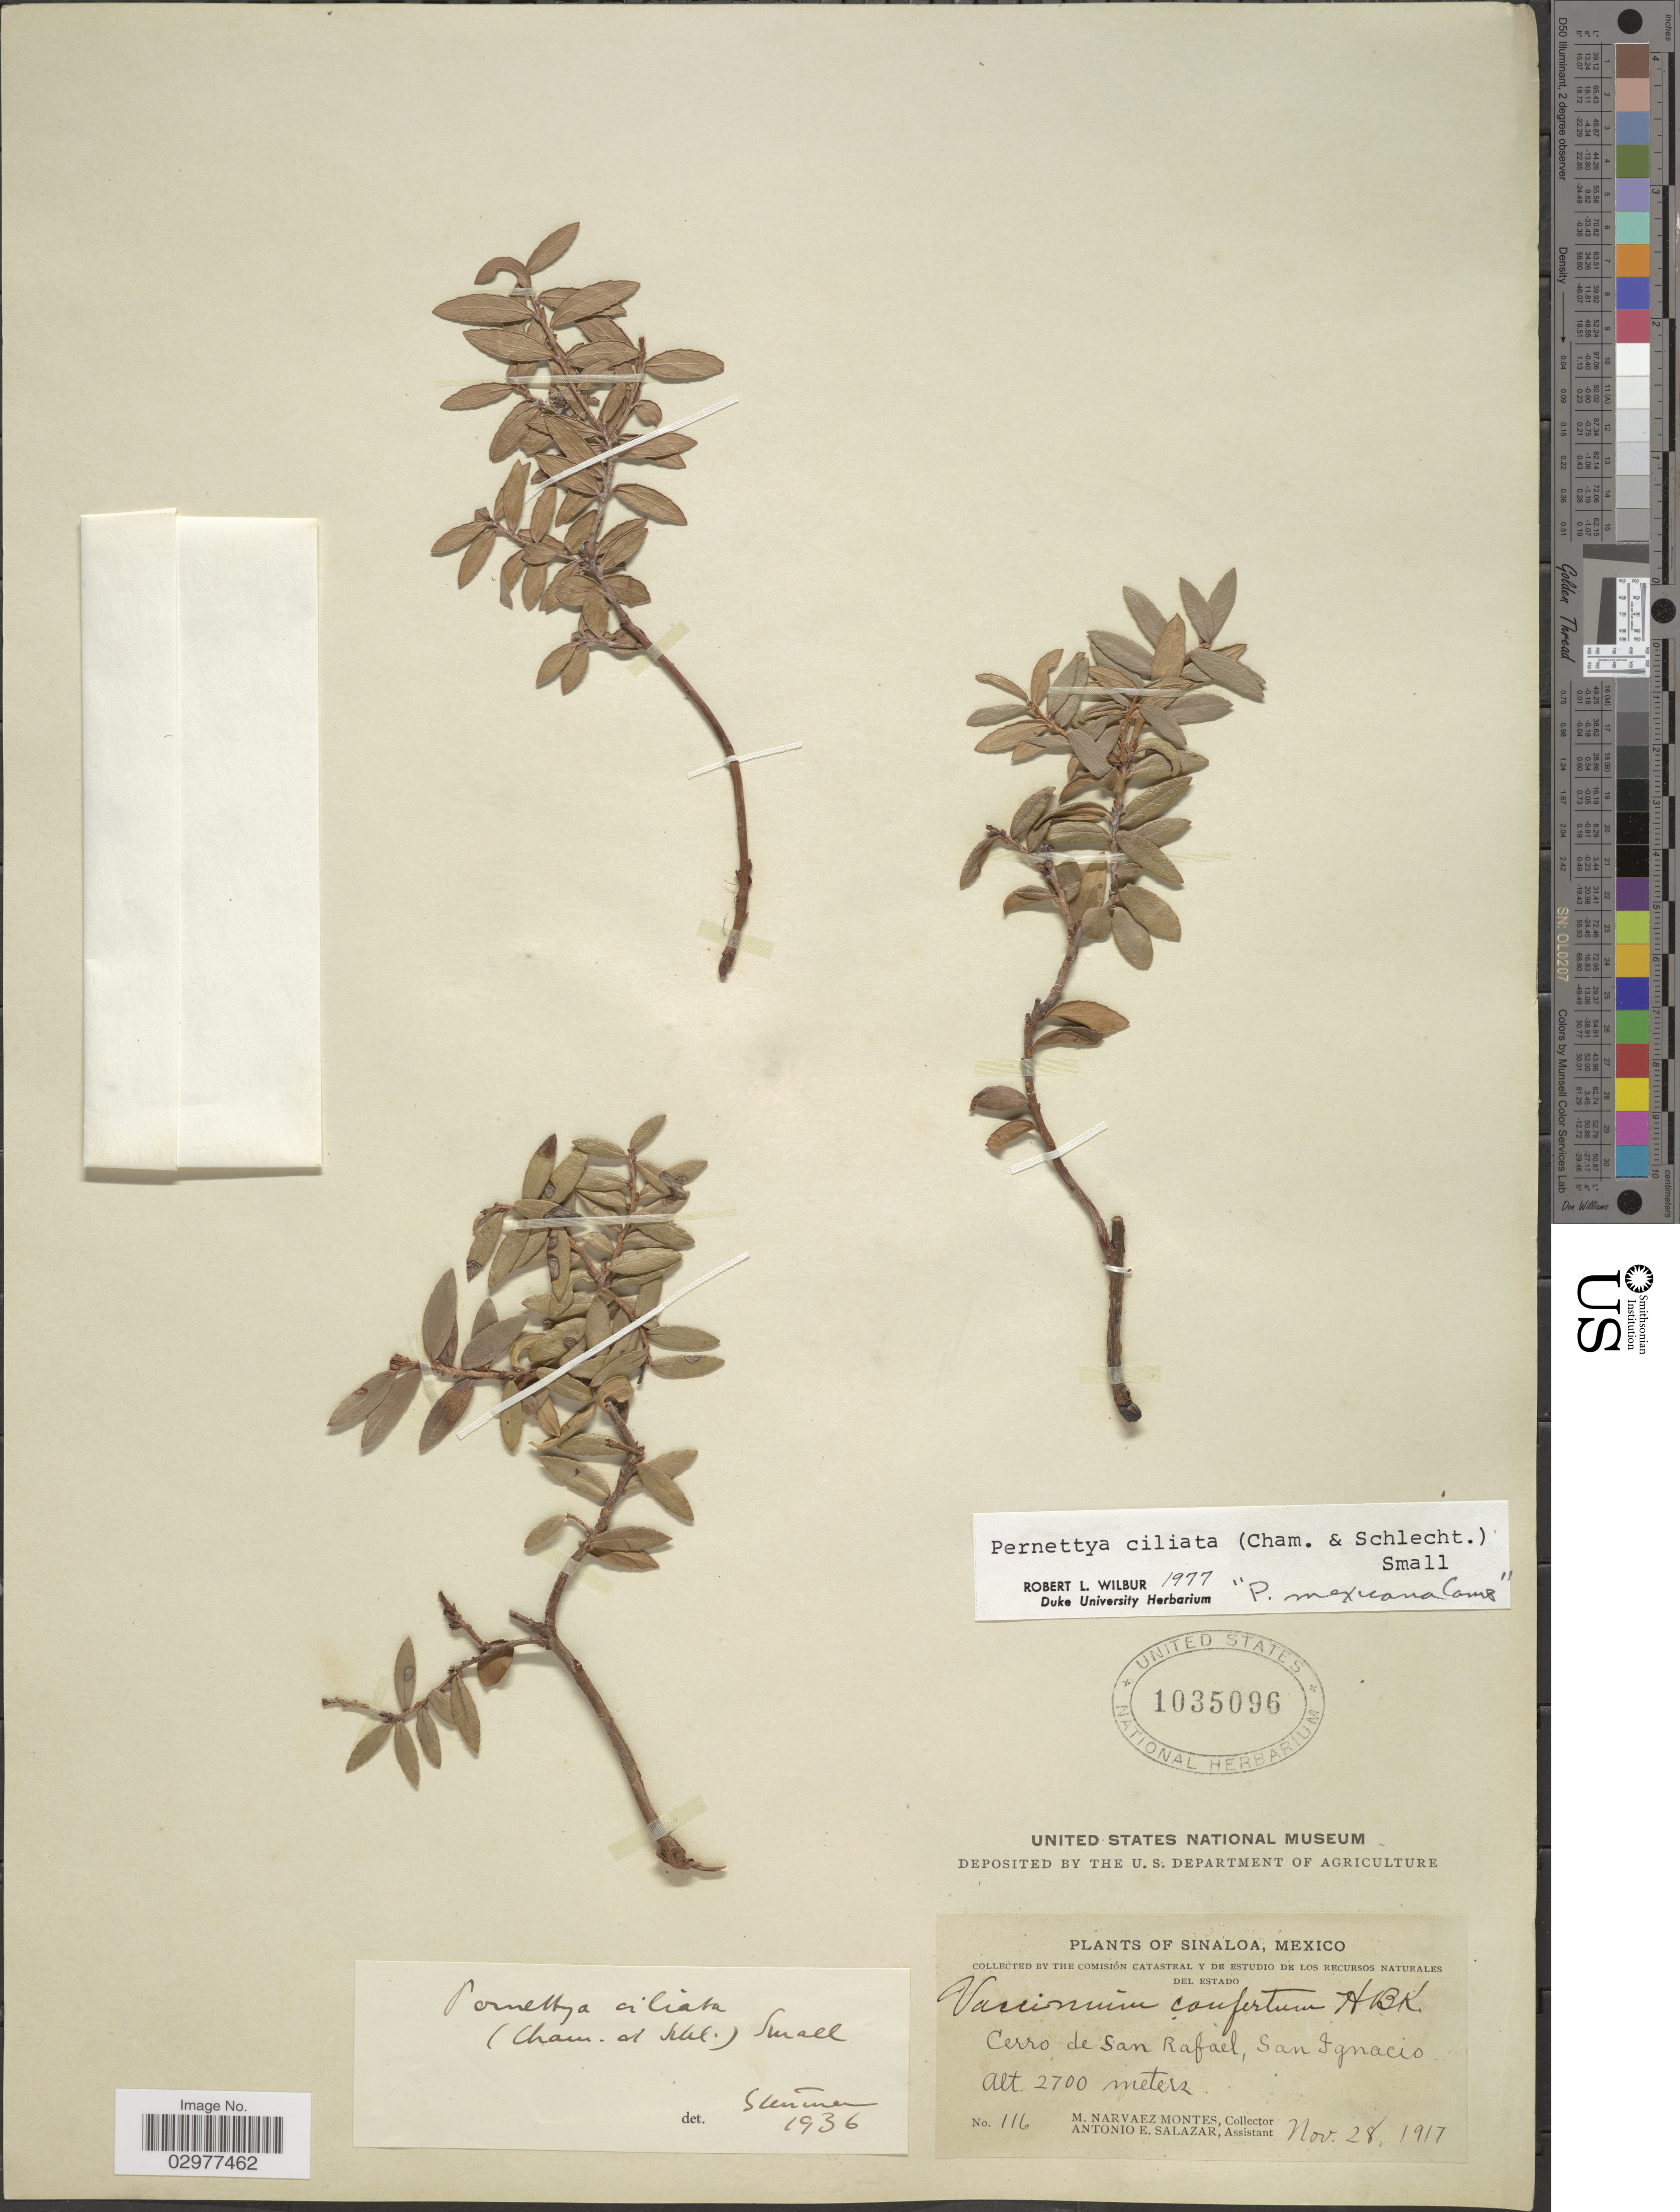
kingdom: Plantae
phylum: Tracheophyta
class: Magnoliopsida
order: Ericales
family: Ericaceae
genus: Pernettya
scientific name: Pernettya prostrata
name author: (Cav.) DC.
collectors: M. Narvaez-Montes & A. E. Salazar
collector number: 116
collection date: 1917-11-28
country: Mexico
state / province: Sinaloa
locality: Cerro de San Rafael, San Ignacio.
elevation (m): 2700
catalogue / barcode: US 1035096